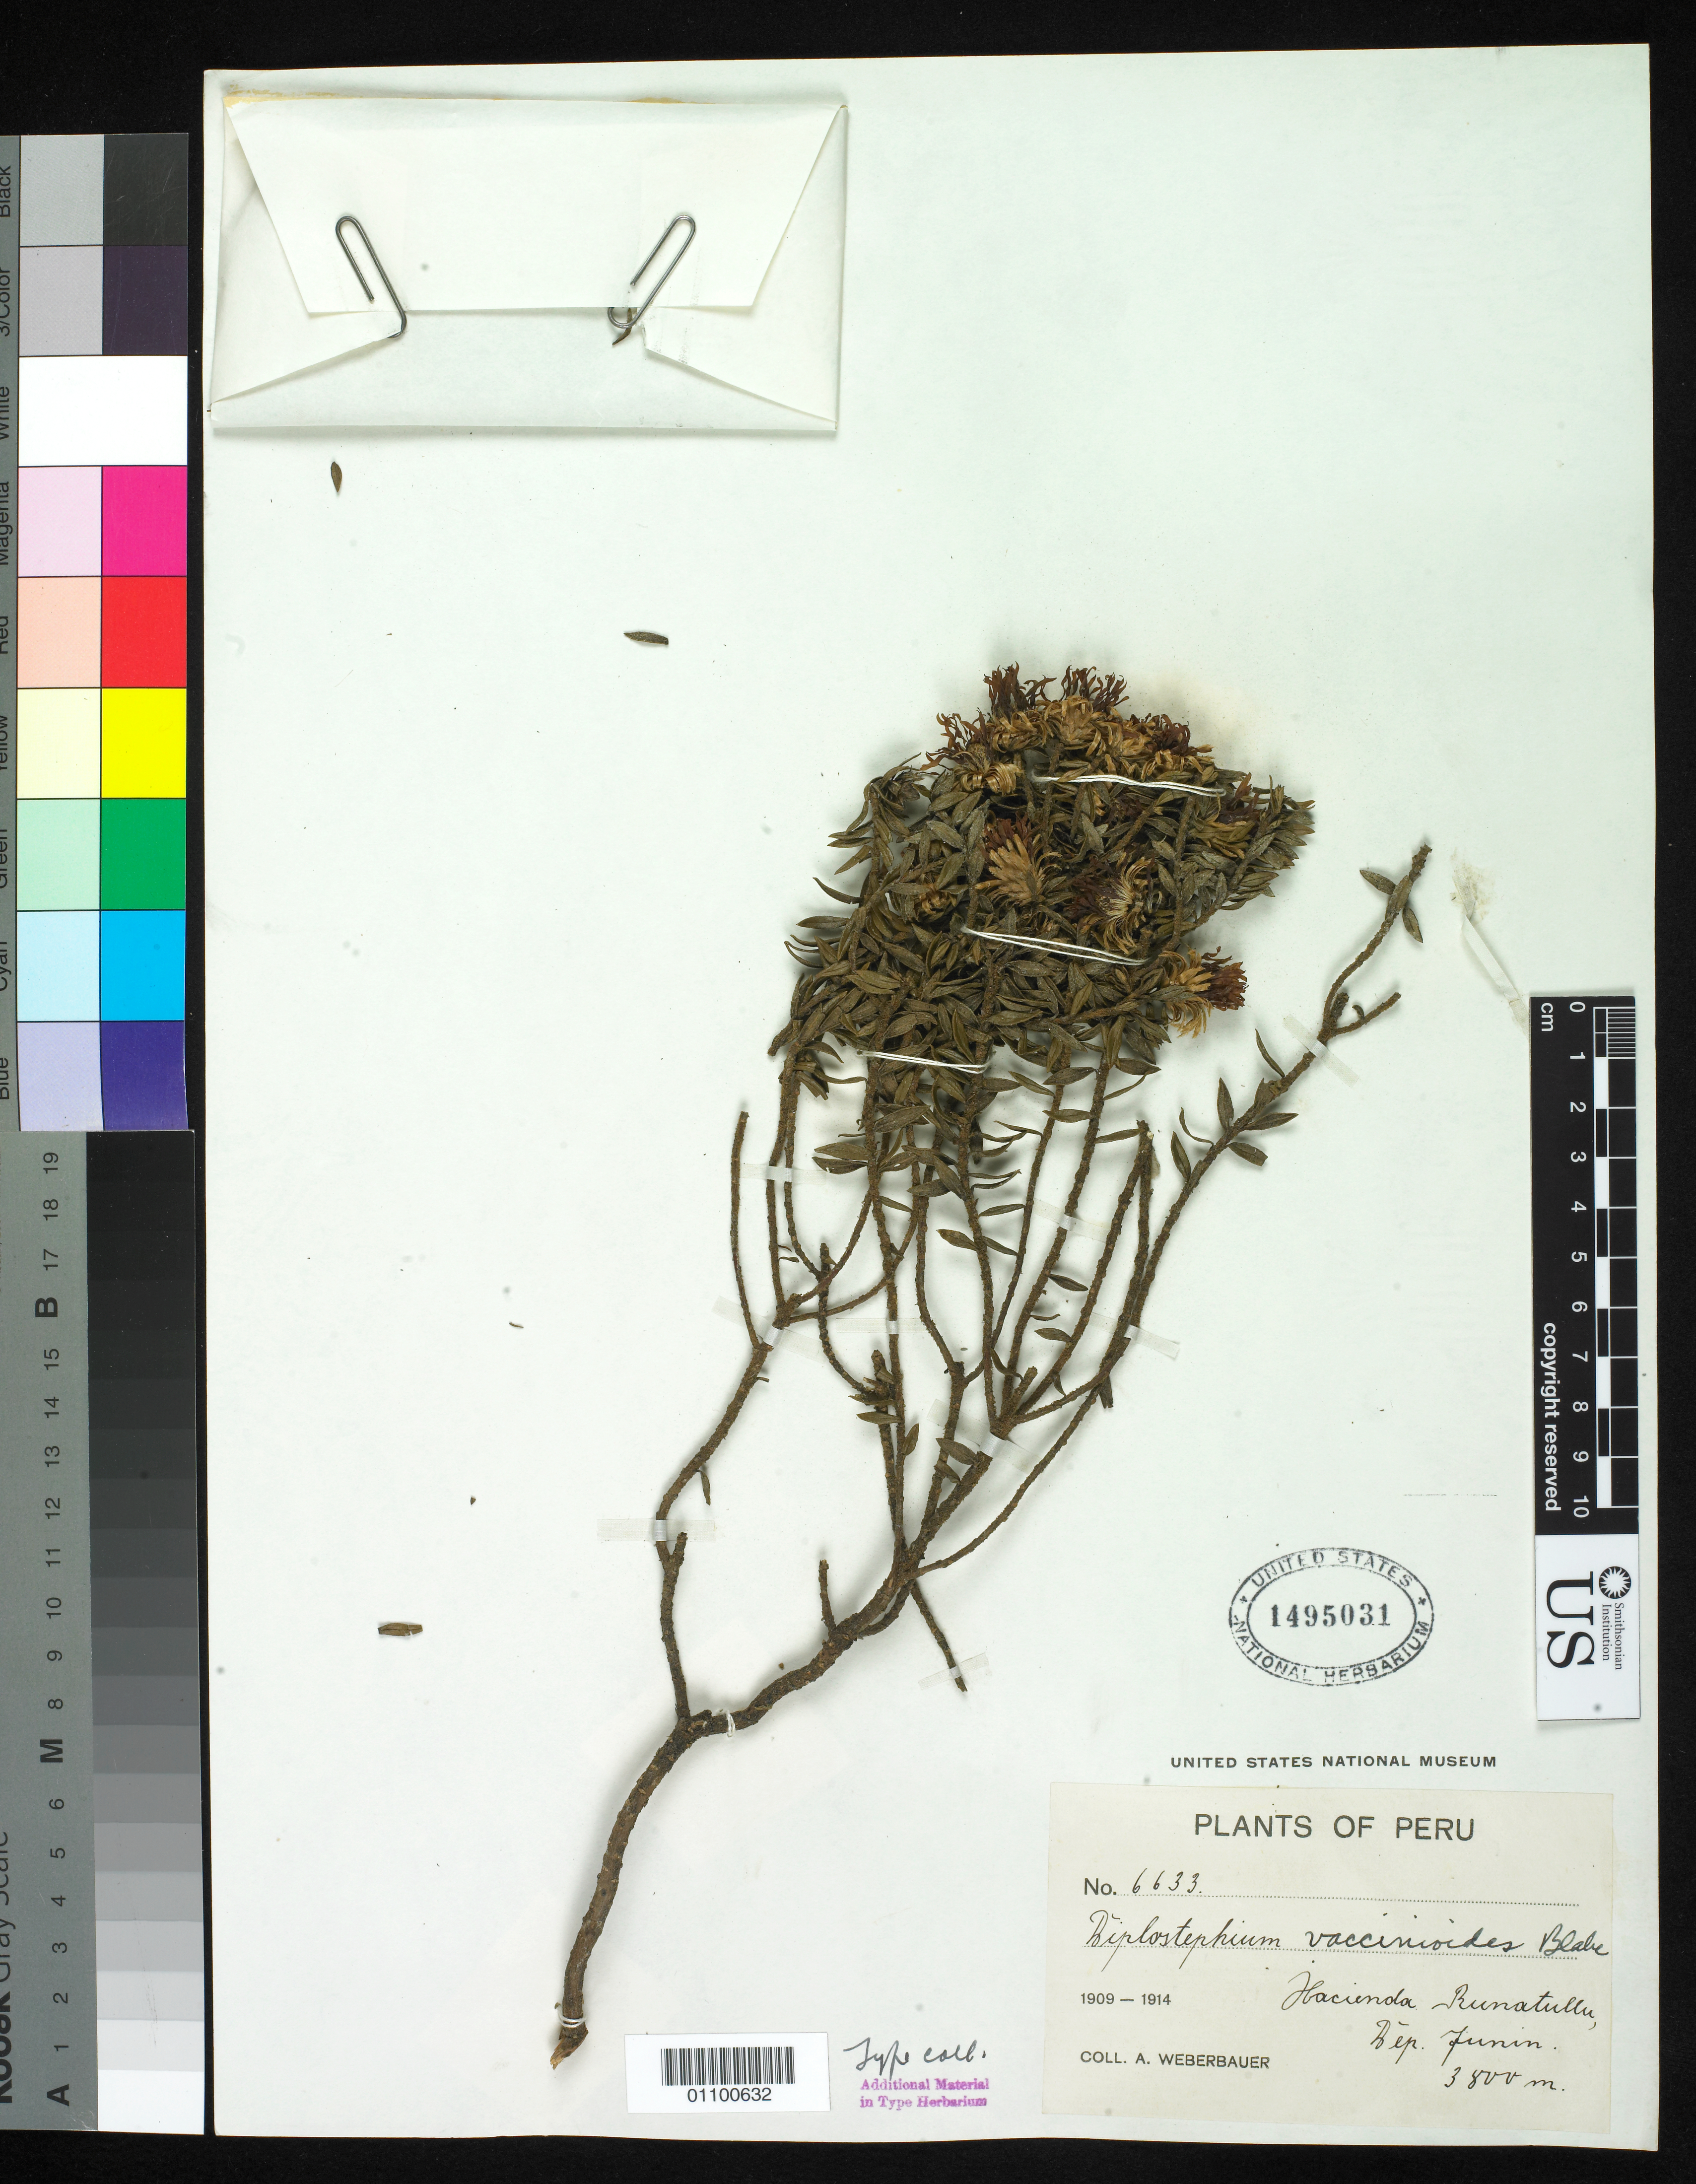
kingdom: Plantae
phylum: Tracheophyta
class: Magnoliopsida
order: Asterales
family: Asteraceae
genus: Diplostephium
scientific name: Diplostephium vaccinioides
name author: S.F. Blake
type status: Isotype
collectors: A. Weberbauer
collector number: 6633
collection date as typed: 1909 to -- --- 1914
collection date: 1909/1914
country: Peru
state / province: Junín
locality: Hacienda Runatullu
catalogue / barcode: US 1495031